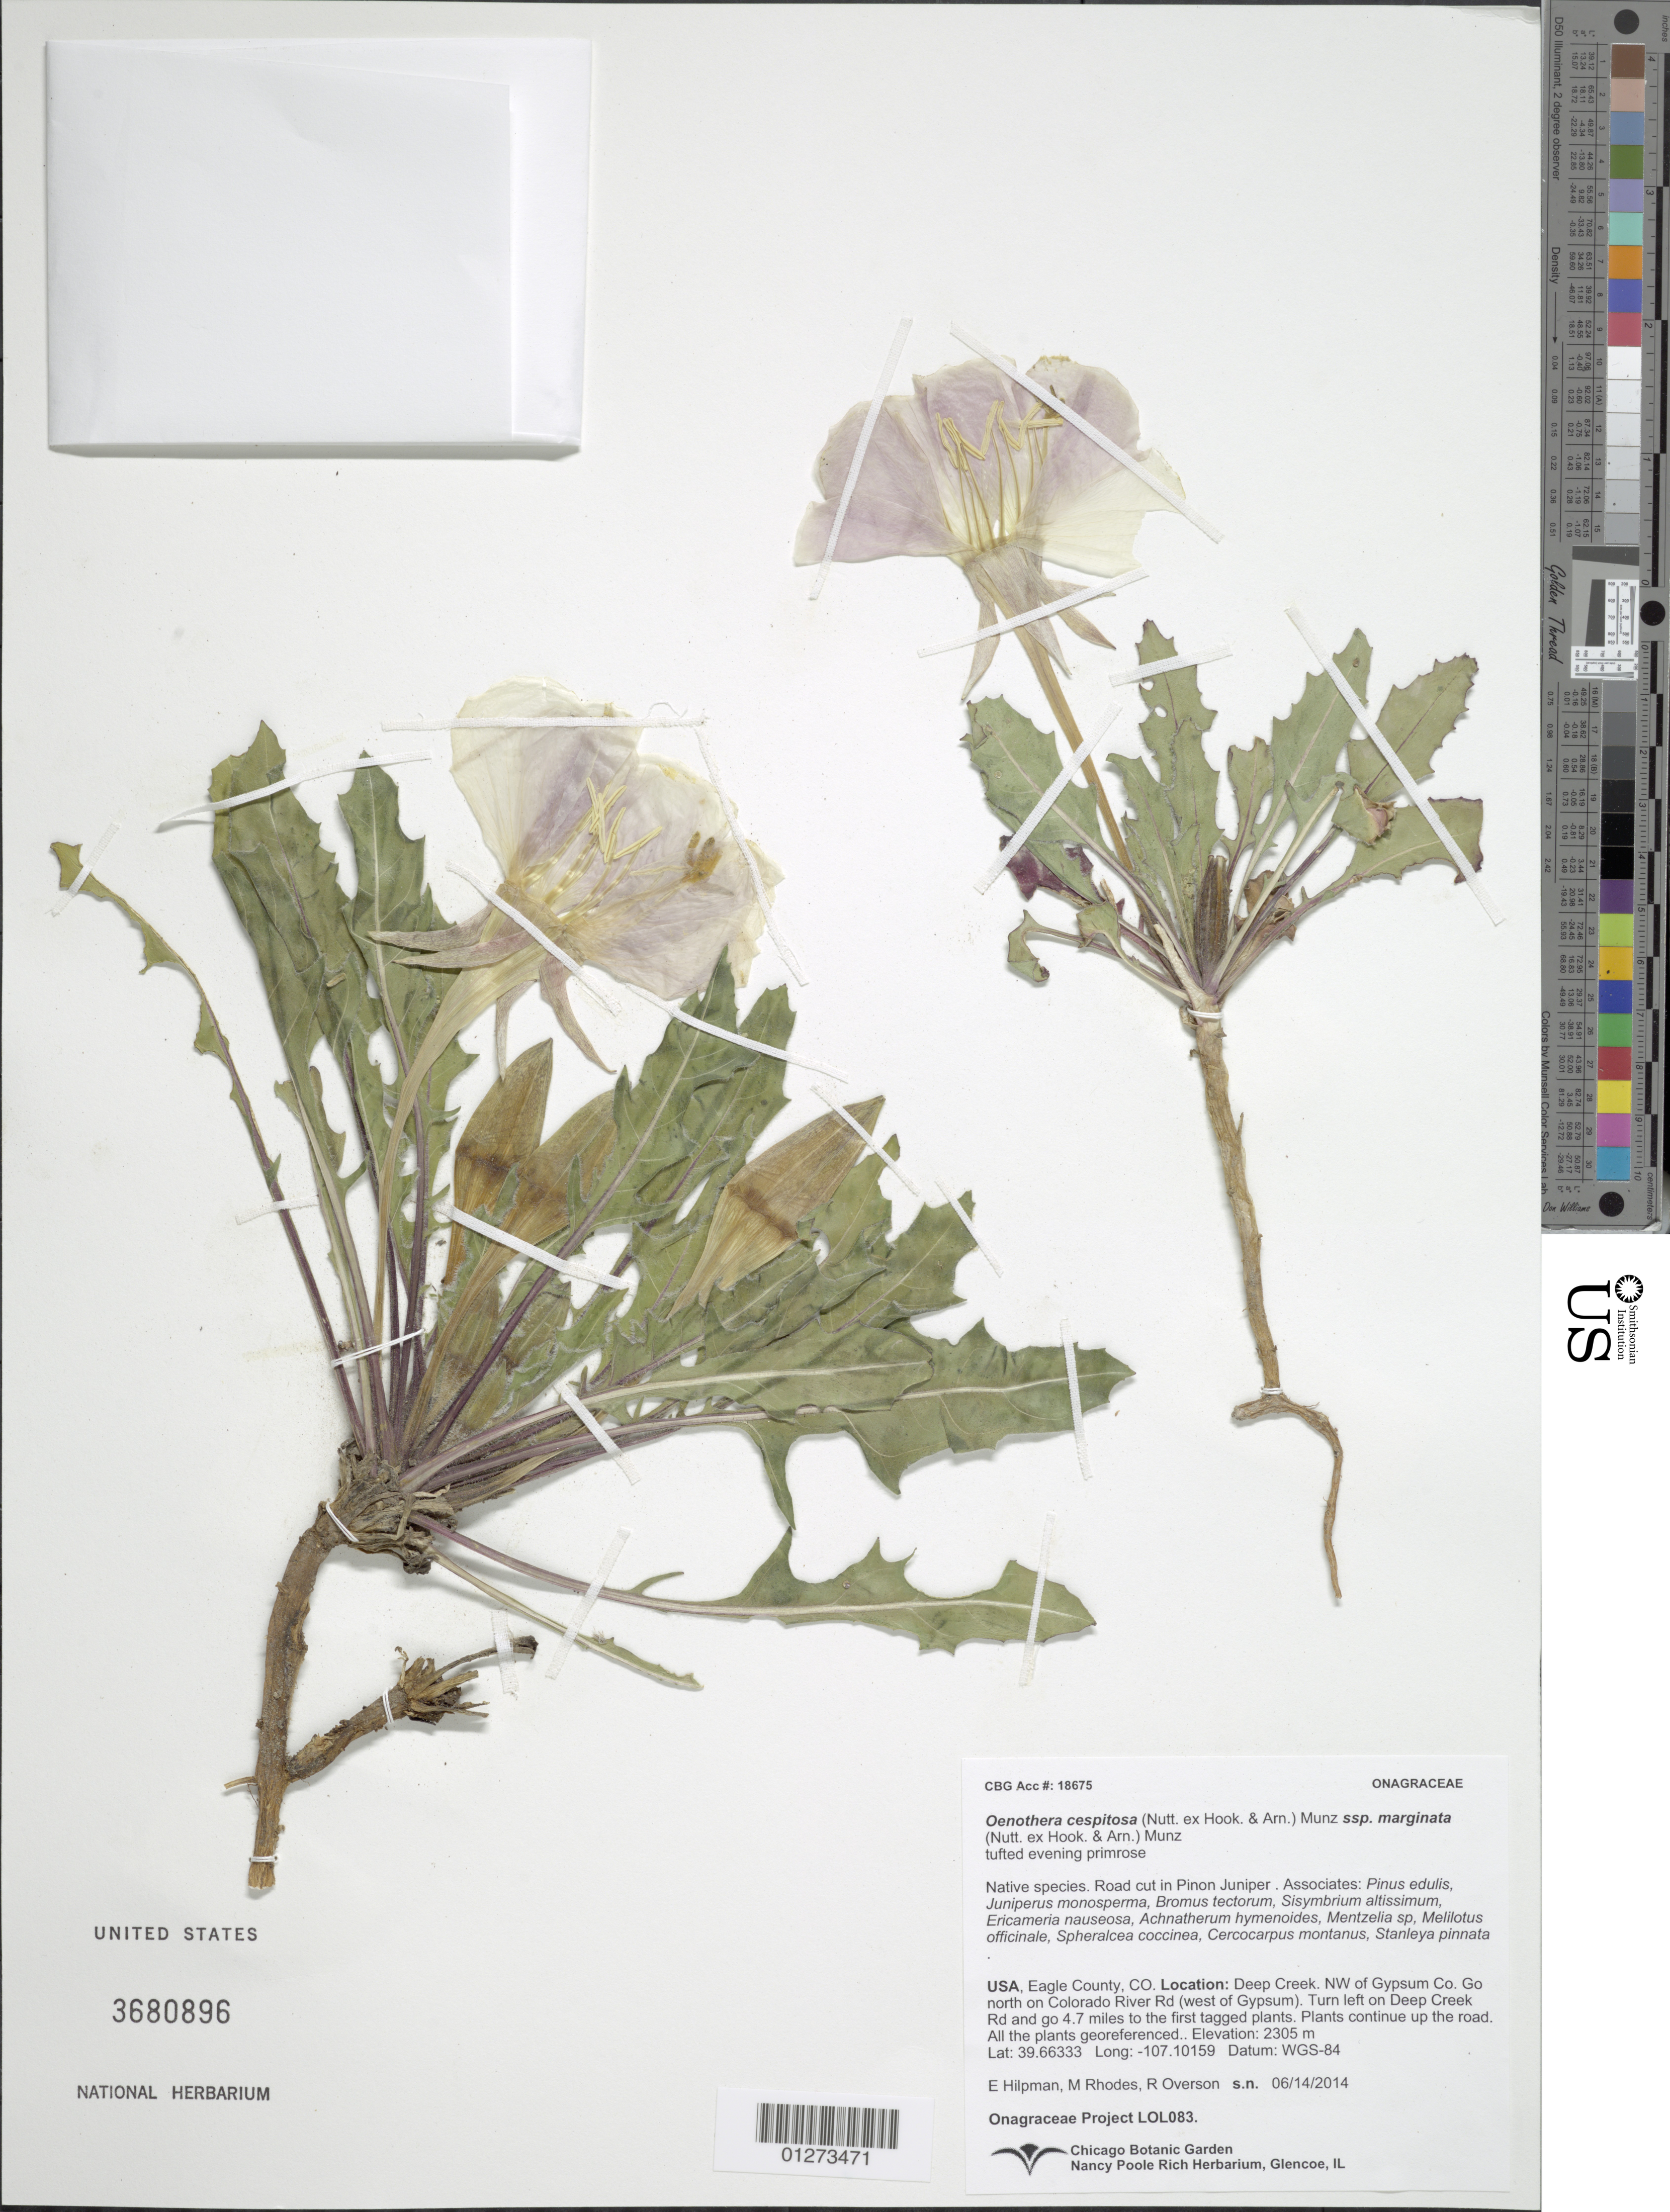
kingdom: Plantae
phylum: Tracheophyta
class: Magnoliopsida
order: Myrtales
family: Onagraceae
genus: Oenothera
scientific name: Oenothera cespitosa subsp. marginata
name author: (Nutt. ex Hook. & Arn.) Munz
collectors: Onagraceae Project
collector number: LOL 083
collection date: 2014-06-14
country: United States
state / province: Colorado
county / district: Eagle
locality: NW of Gypsum Co. Go north on Colorado River Rd (west of Gypsum). Turn left on Deep Creek Rd and go 4.7 miles to the first tagged plants. Plants continue up the road.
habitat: Road cut in Pinon Juiniper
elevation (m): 2305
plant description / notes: CHIC, US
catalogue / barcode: US 3680896